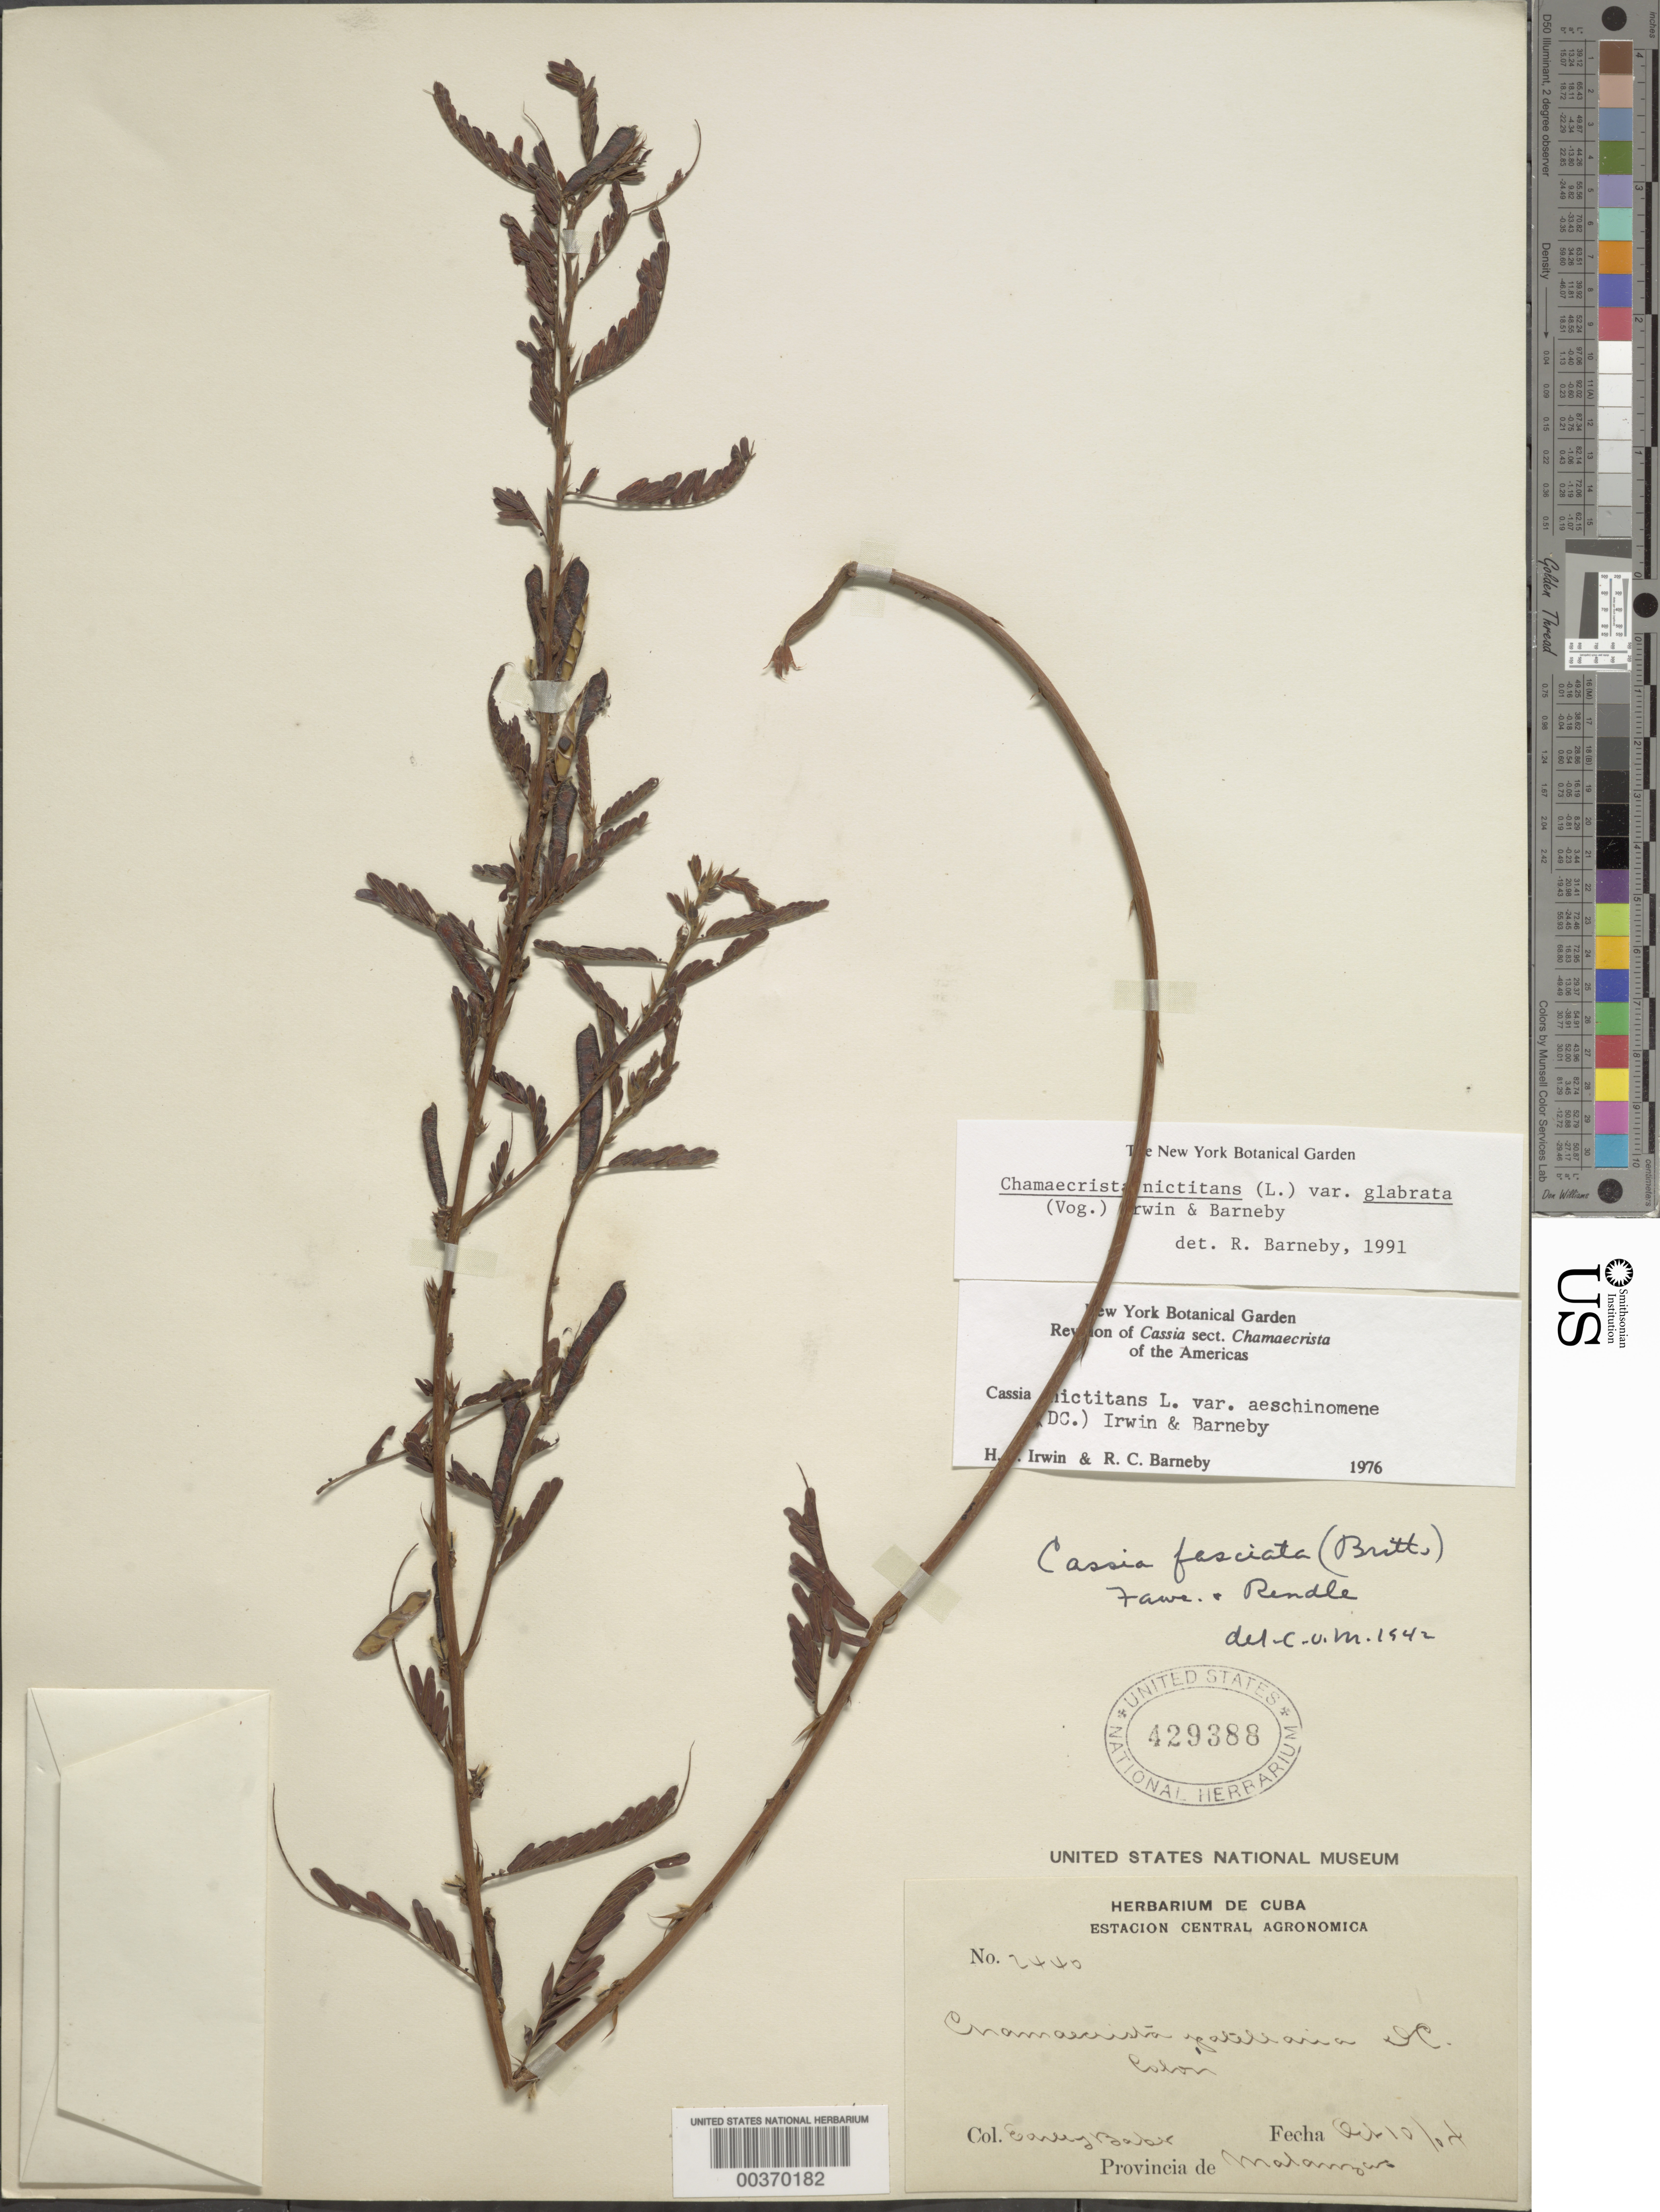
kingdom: Plantae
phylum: Tracheophyta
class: Magnoliopsida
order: Fabales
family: Fabaceae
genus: Chamaecrista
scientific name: Chamaecrista nictitans var. glabrata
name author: (Vogel) H.S. Irwin & Barneby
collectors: -. Earle & -- Baker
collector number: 2440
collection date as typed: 10 Oct 1904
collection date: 1904-10-10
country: Cuba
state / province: Matanzas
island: Greater Antilles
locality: Colon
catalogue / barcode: US 429388